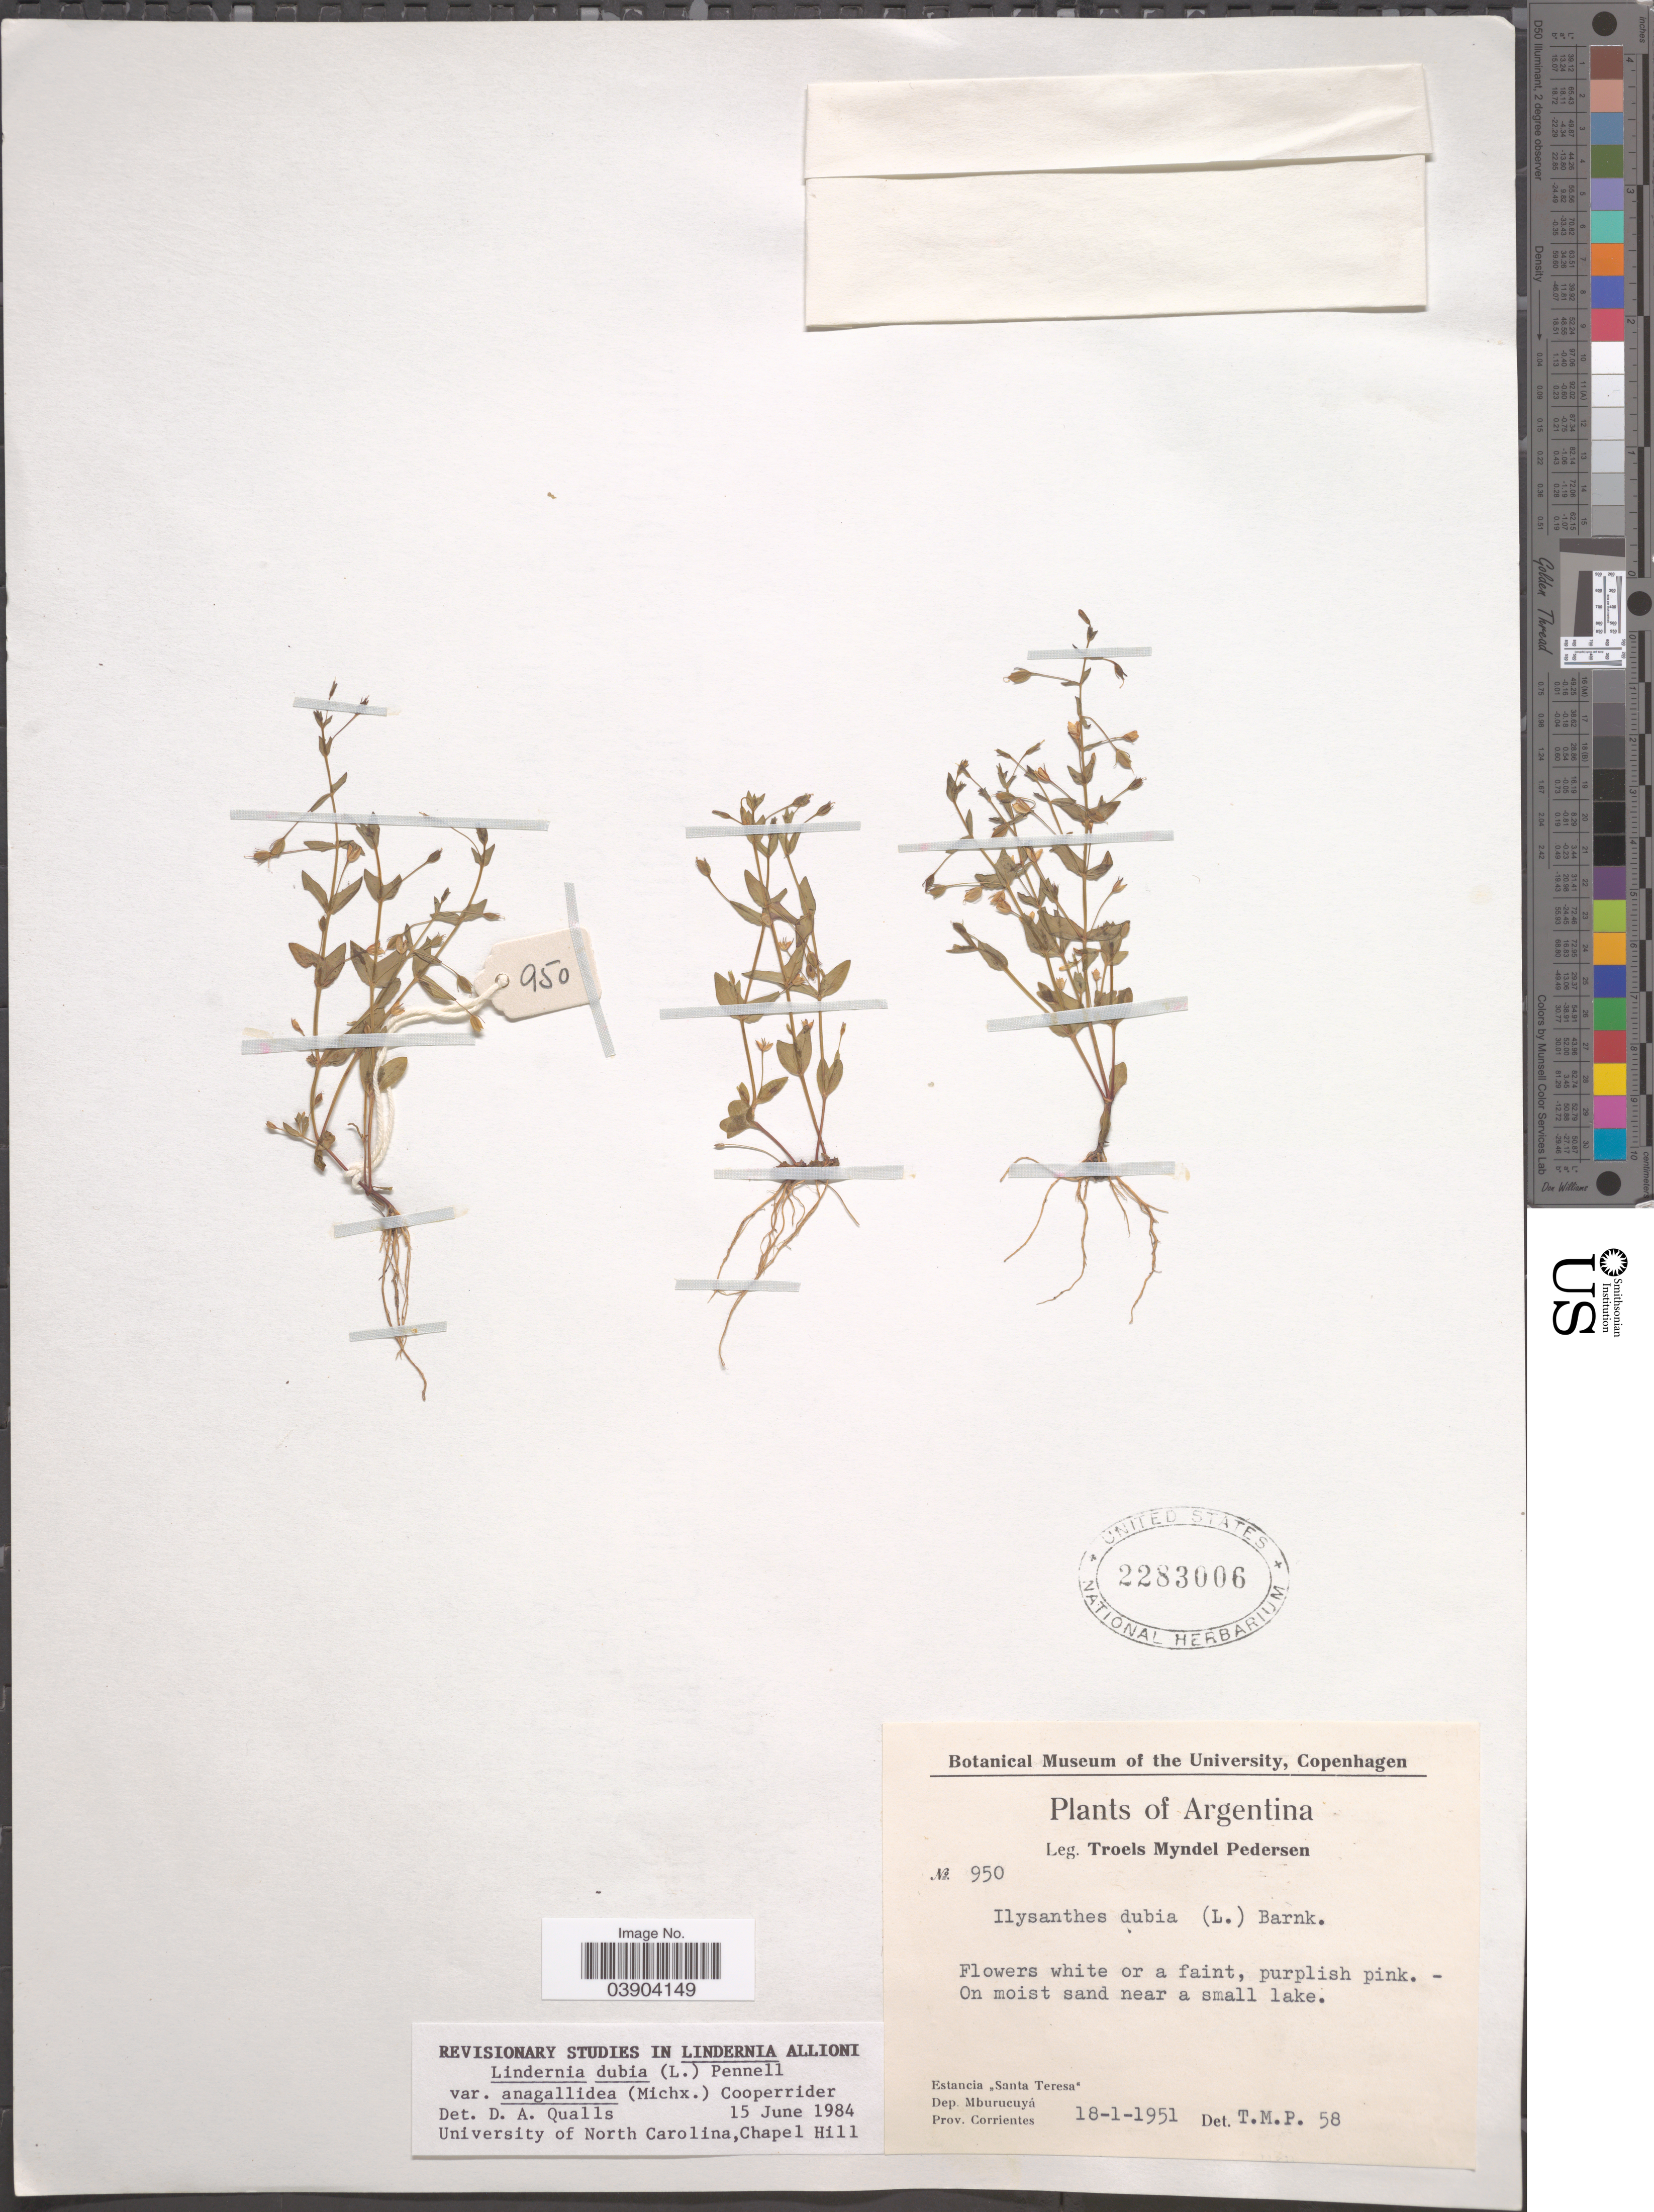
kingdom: Plantae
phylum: Tracheophyta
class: Magnoliopsida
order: Lamiales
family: Linderniaceae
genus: Lindernia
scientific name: Lindernia dubia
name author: (L.) Pennell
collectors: T. Pederson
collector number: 950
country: Argentina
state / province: Corrientes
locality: Estancia "Santa Teresa". Dep. Mburucuyá.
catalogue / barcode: US 2283006